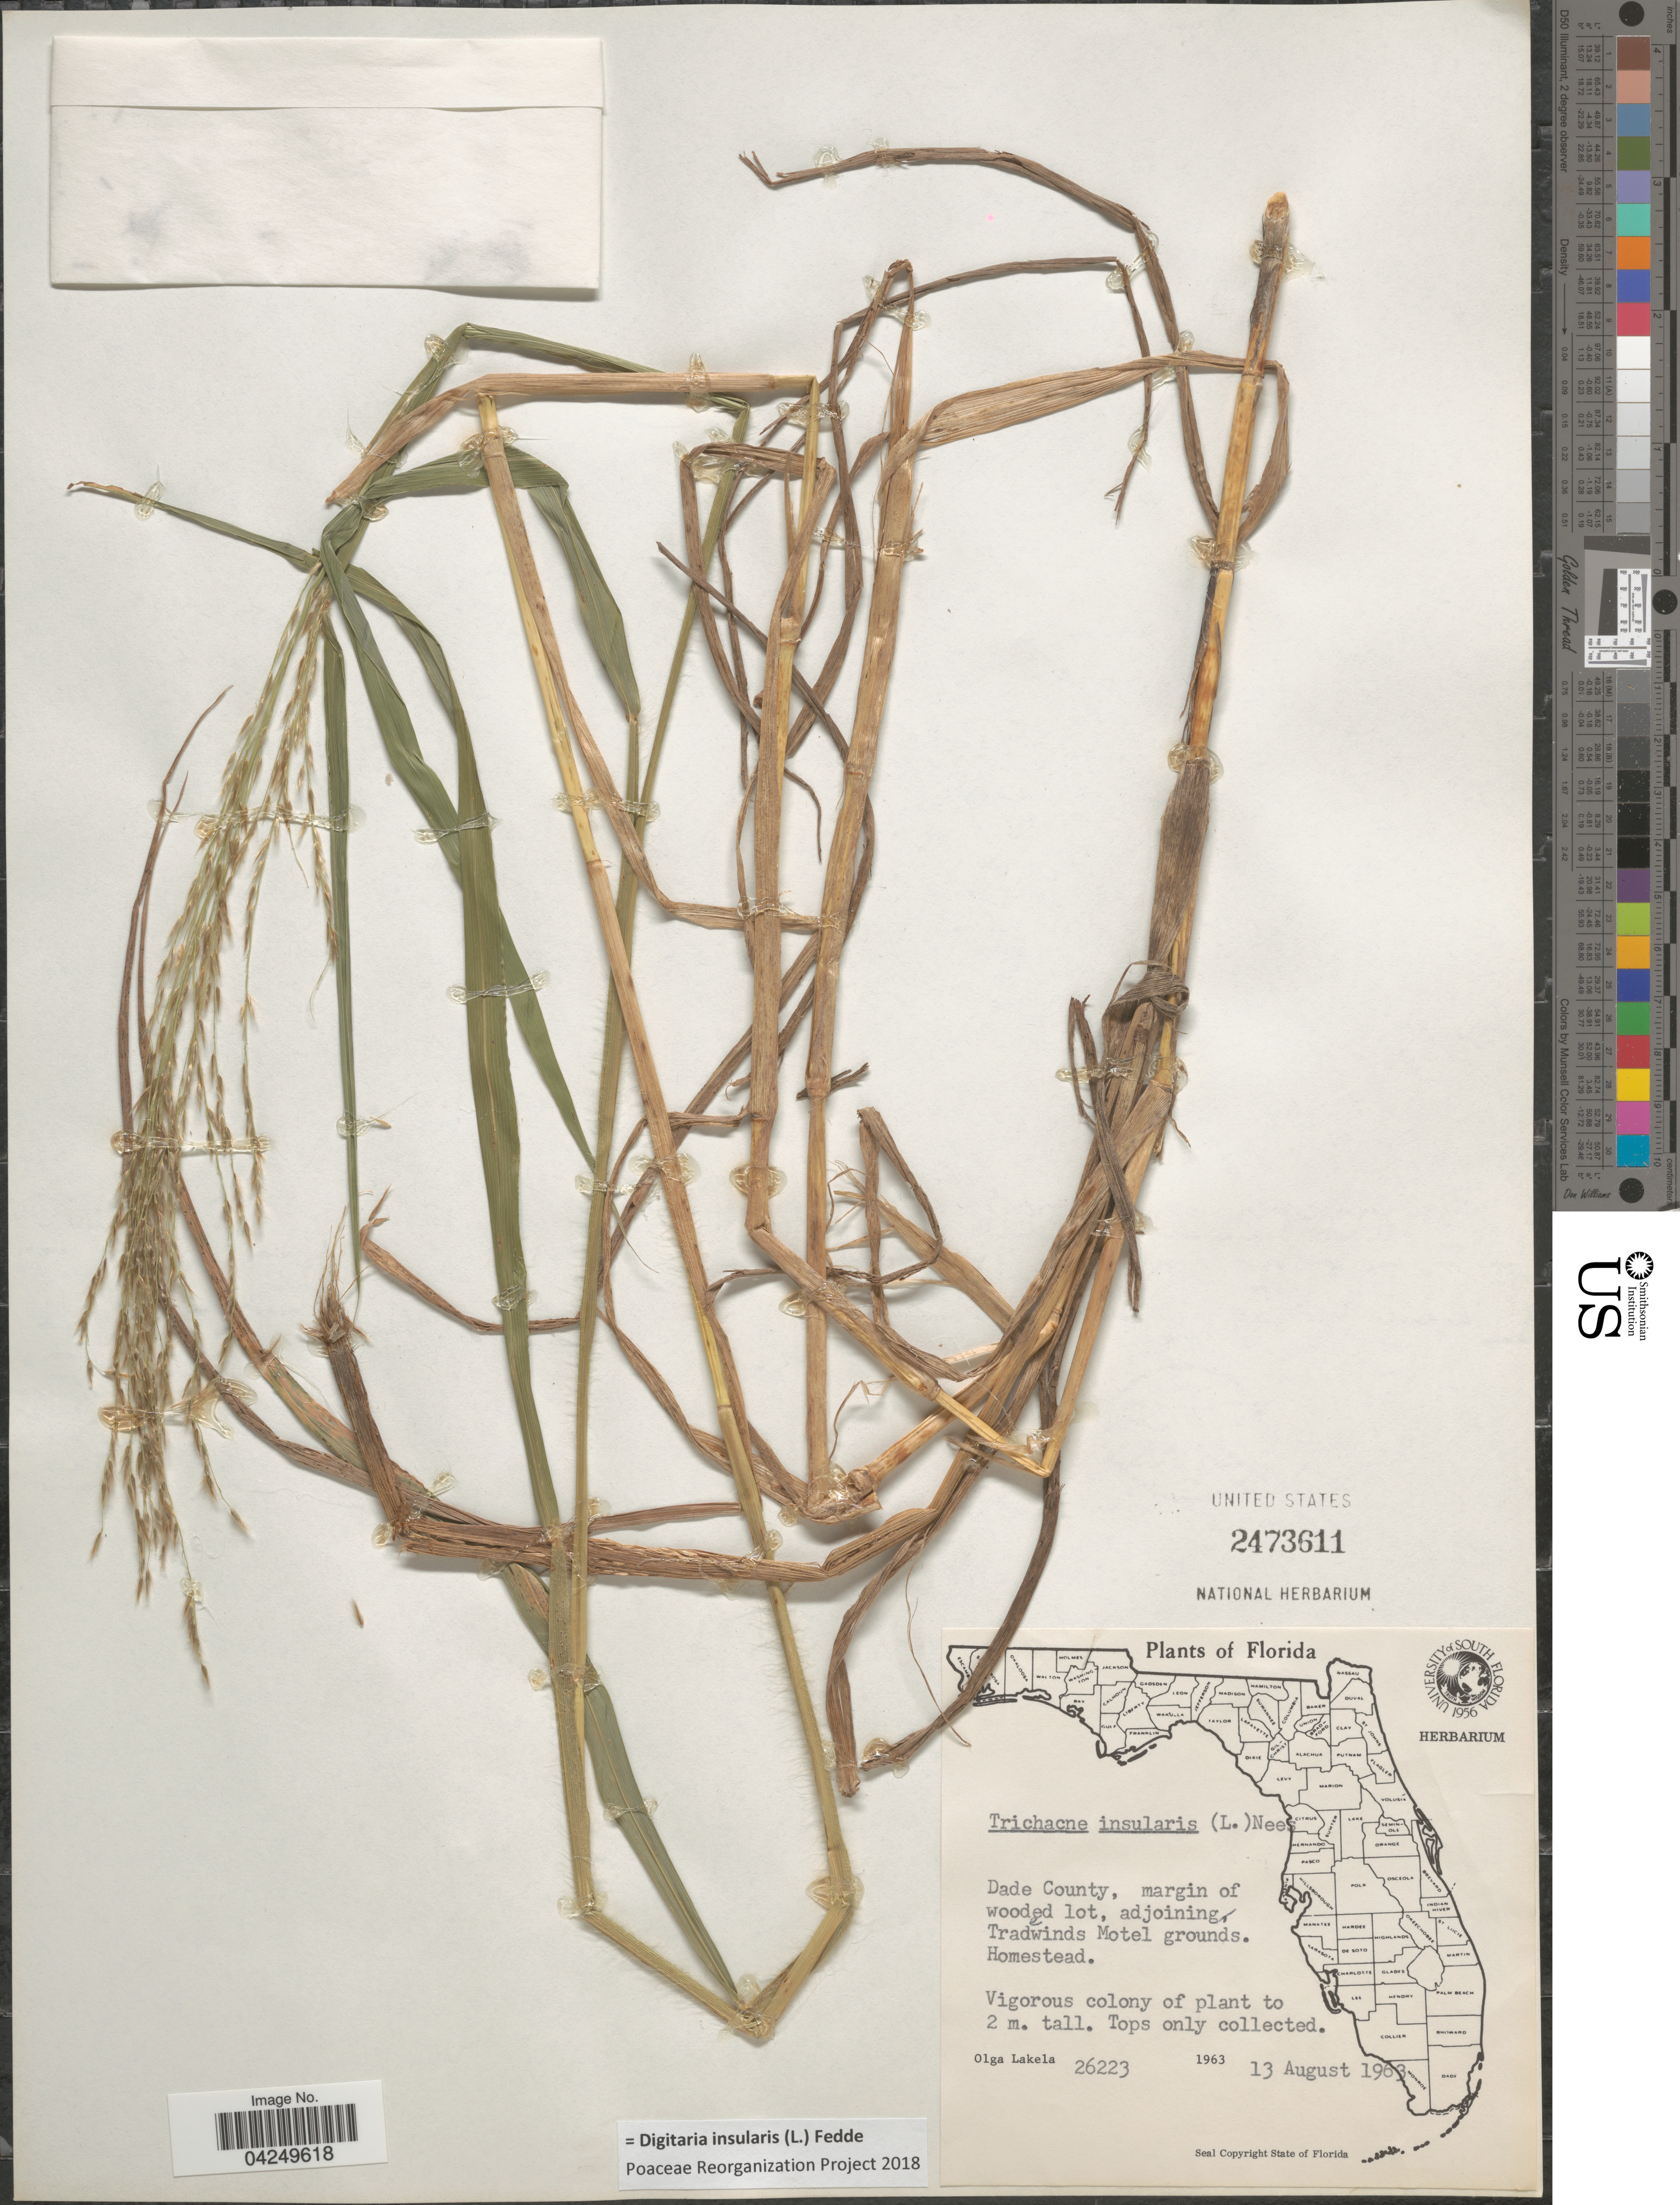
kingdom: Plantae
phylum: Tracheophyta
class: Liliopsida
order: Poales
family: Poaceae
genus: Digitaria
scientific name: Digitaria insularis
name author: (L.) Fedde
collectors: O. K. Lakela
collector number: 26223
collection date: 1963-08-13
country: United States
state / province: Florida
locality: Dade County, margin of wooded lot, adjoining, Tradewinds Motel grounds. Homestead.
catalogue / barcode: US 2473611